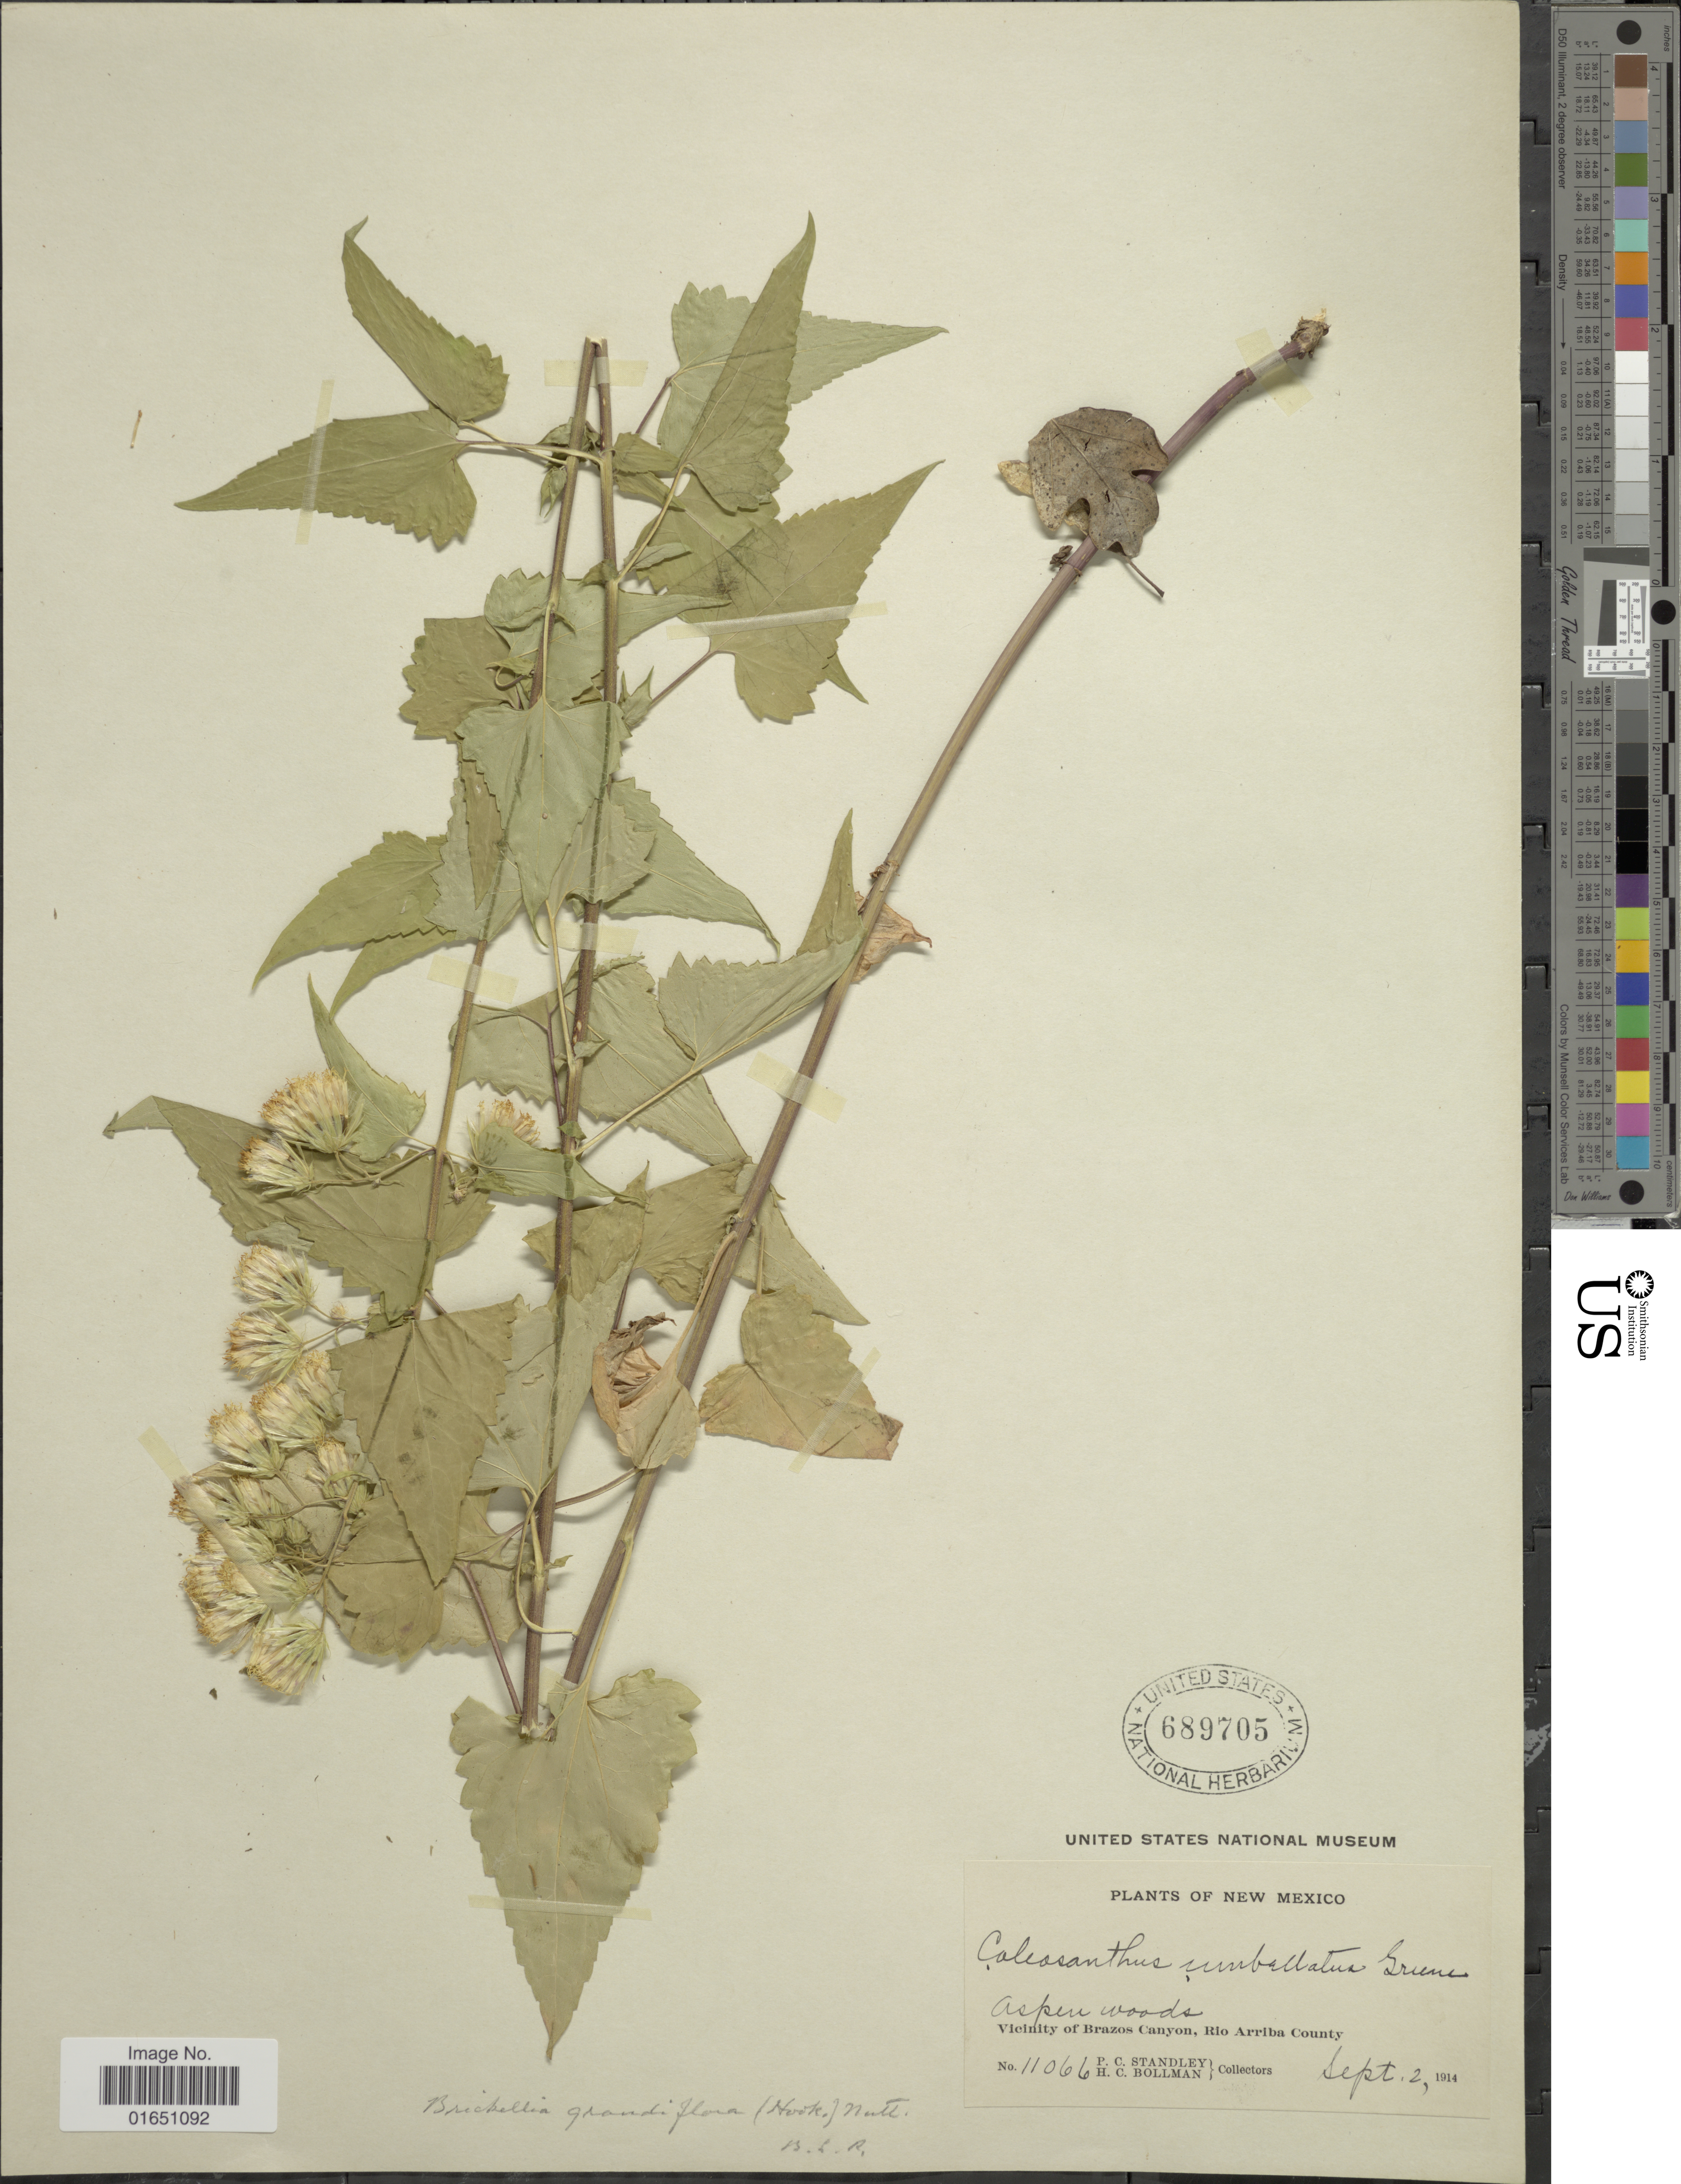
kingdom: Plantae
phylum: Tracheophyta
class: Magnoliopsida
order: Asterales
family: Asteraceae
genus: Brickellia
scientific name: Brickellia grandiflora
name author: (Hook.) Nutt.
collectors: P. C. Standley & H. C. Bollman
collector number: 11066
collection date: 1914-09-02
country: United States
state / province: New Mexico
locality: Aspen woods, Vicinity of Brazos Canyon, Rio Arriba County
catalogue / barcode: US 689705